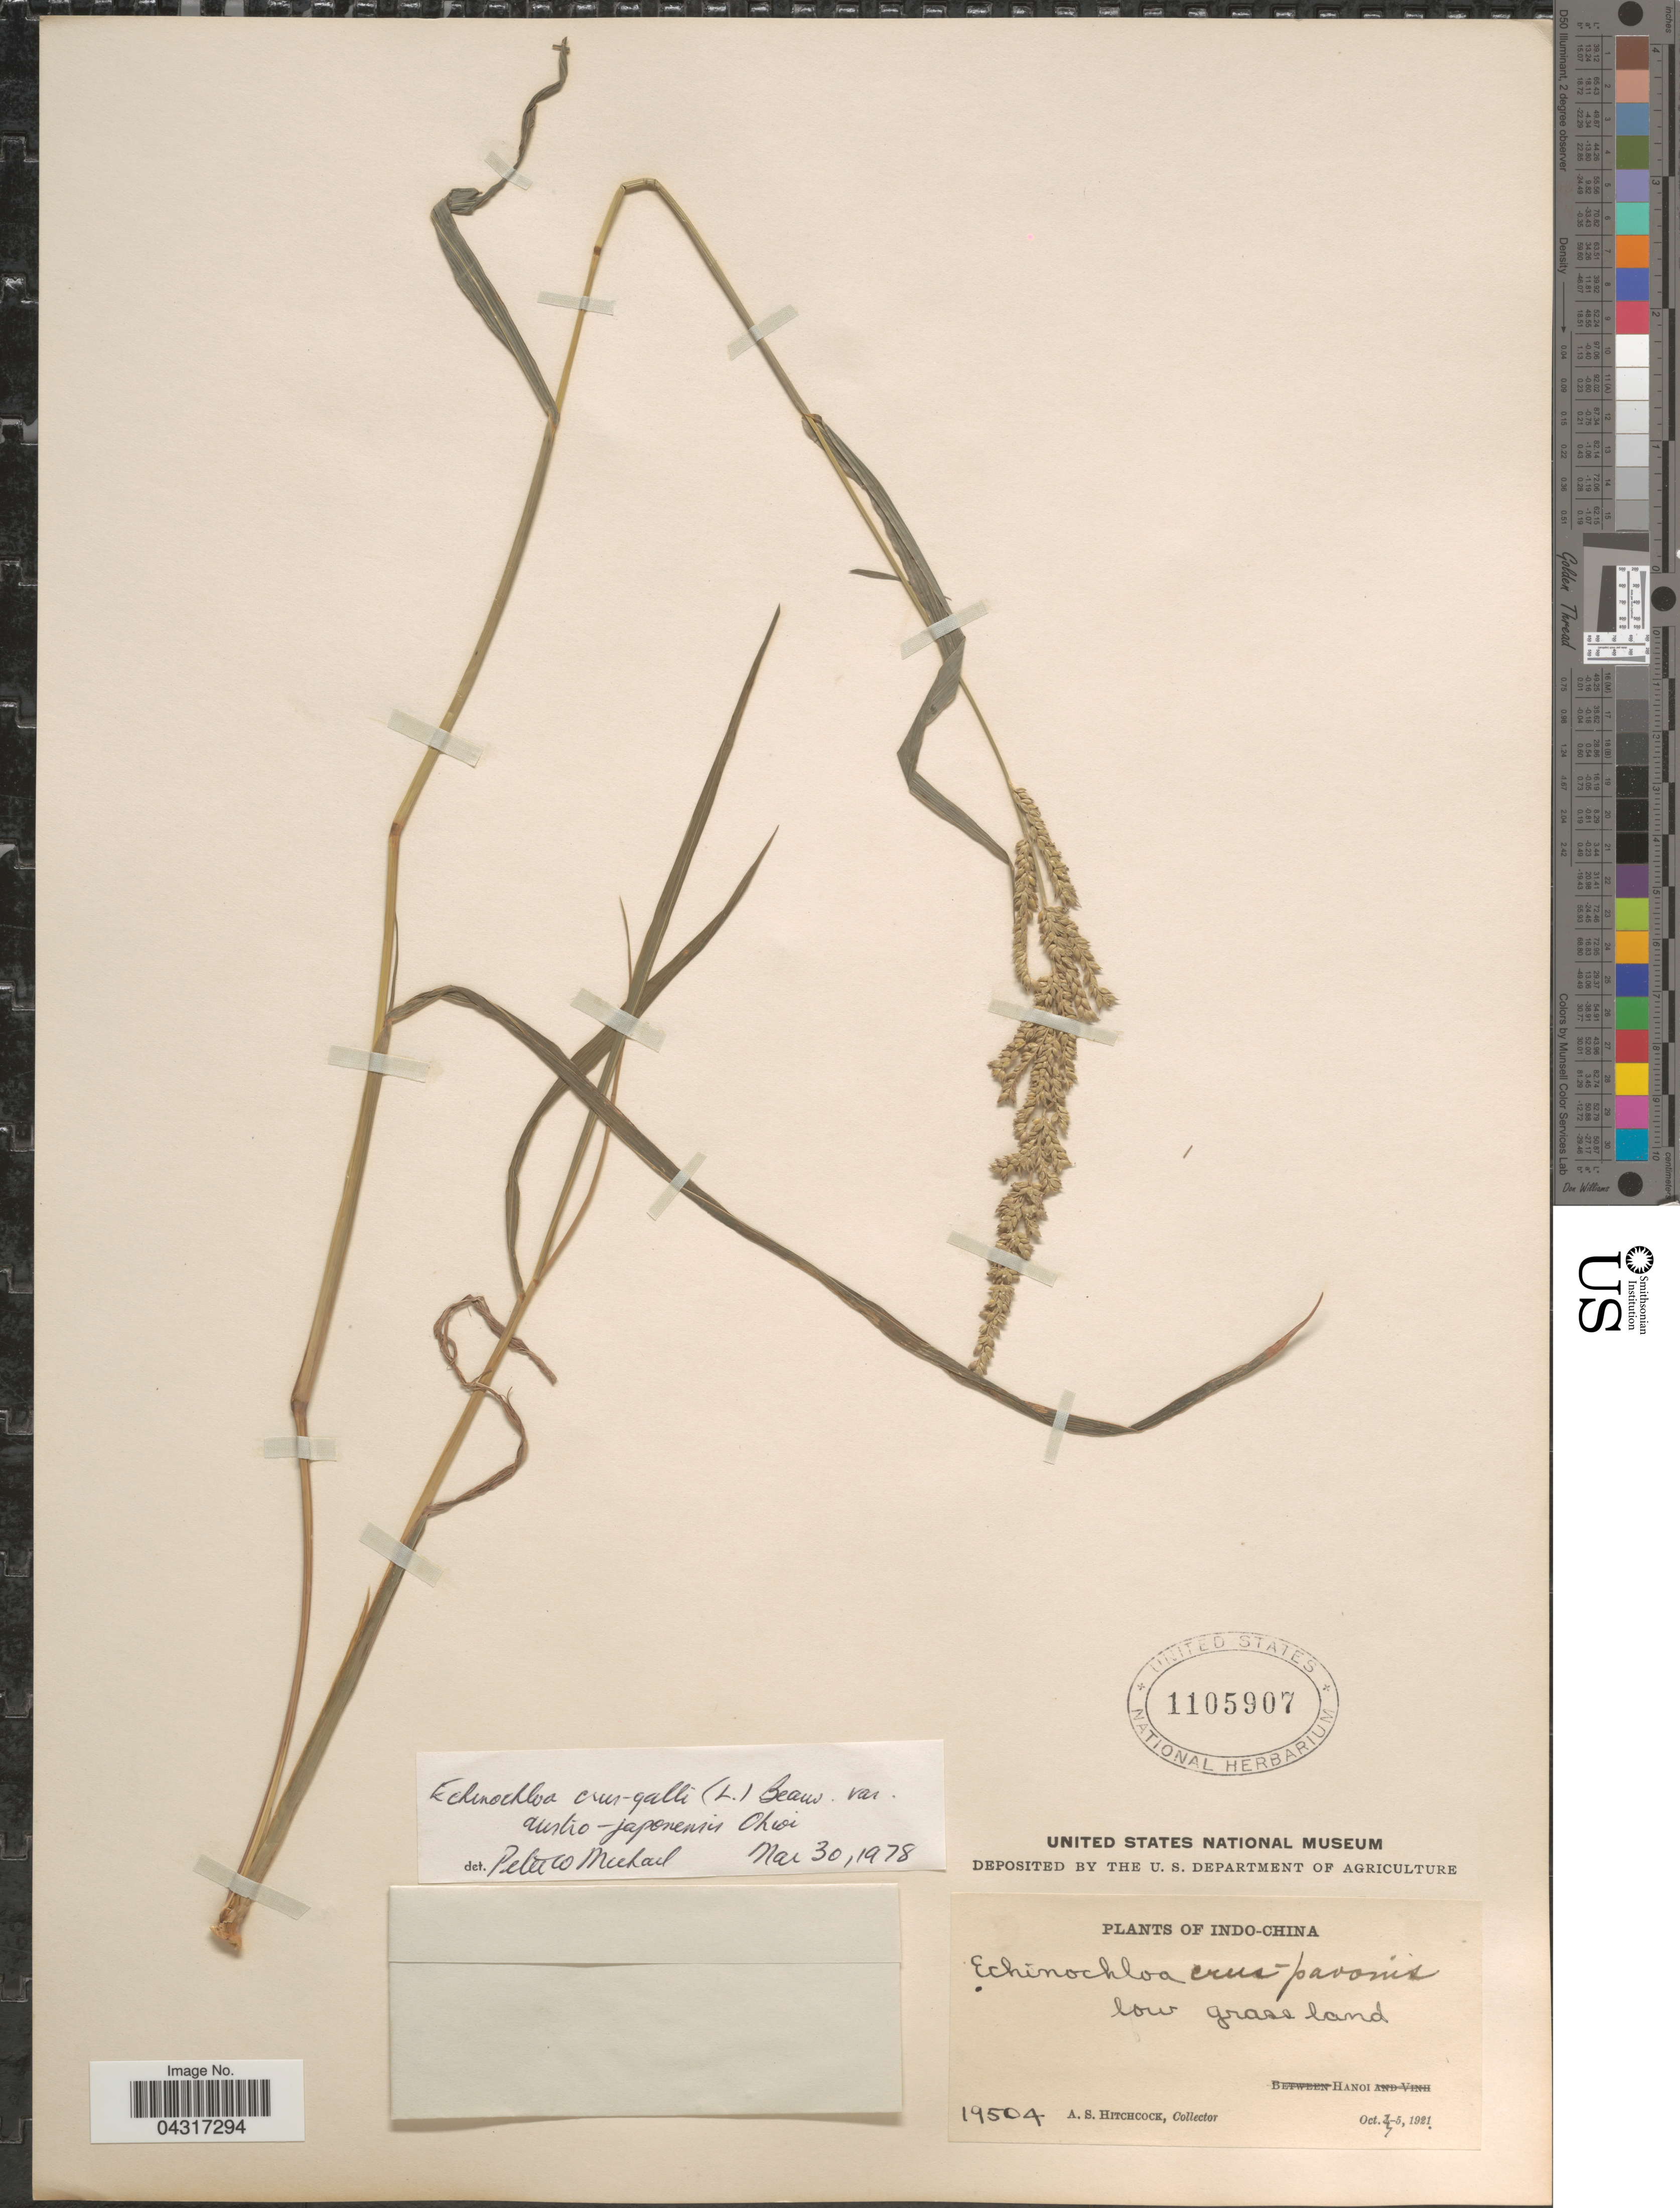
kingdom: Plantae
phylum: Tracheophyta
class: Liliopsida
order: Poales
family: Poaceae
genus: Echinochloa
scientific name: Echinochloa crus-galli var. austrojaponensis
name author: Ohwi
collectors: A. S. Hitchcock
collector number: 19504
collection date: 1921-10-05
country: Vietnam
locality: Indo-China. Low grass land. Hanoi.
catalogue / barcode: US 1105907